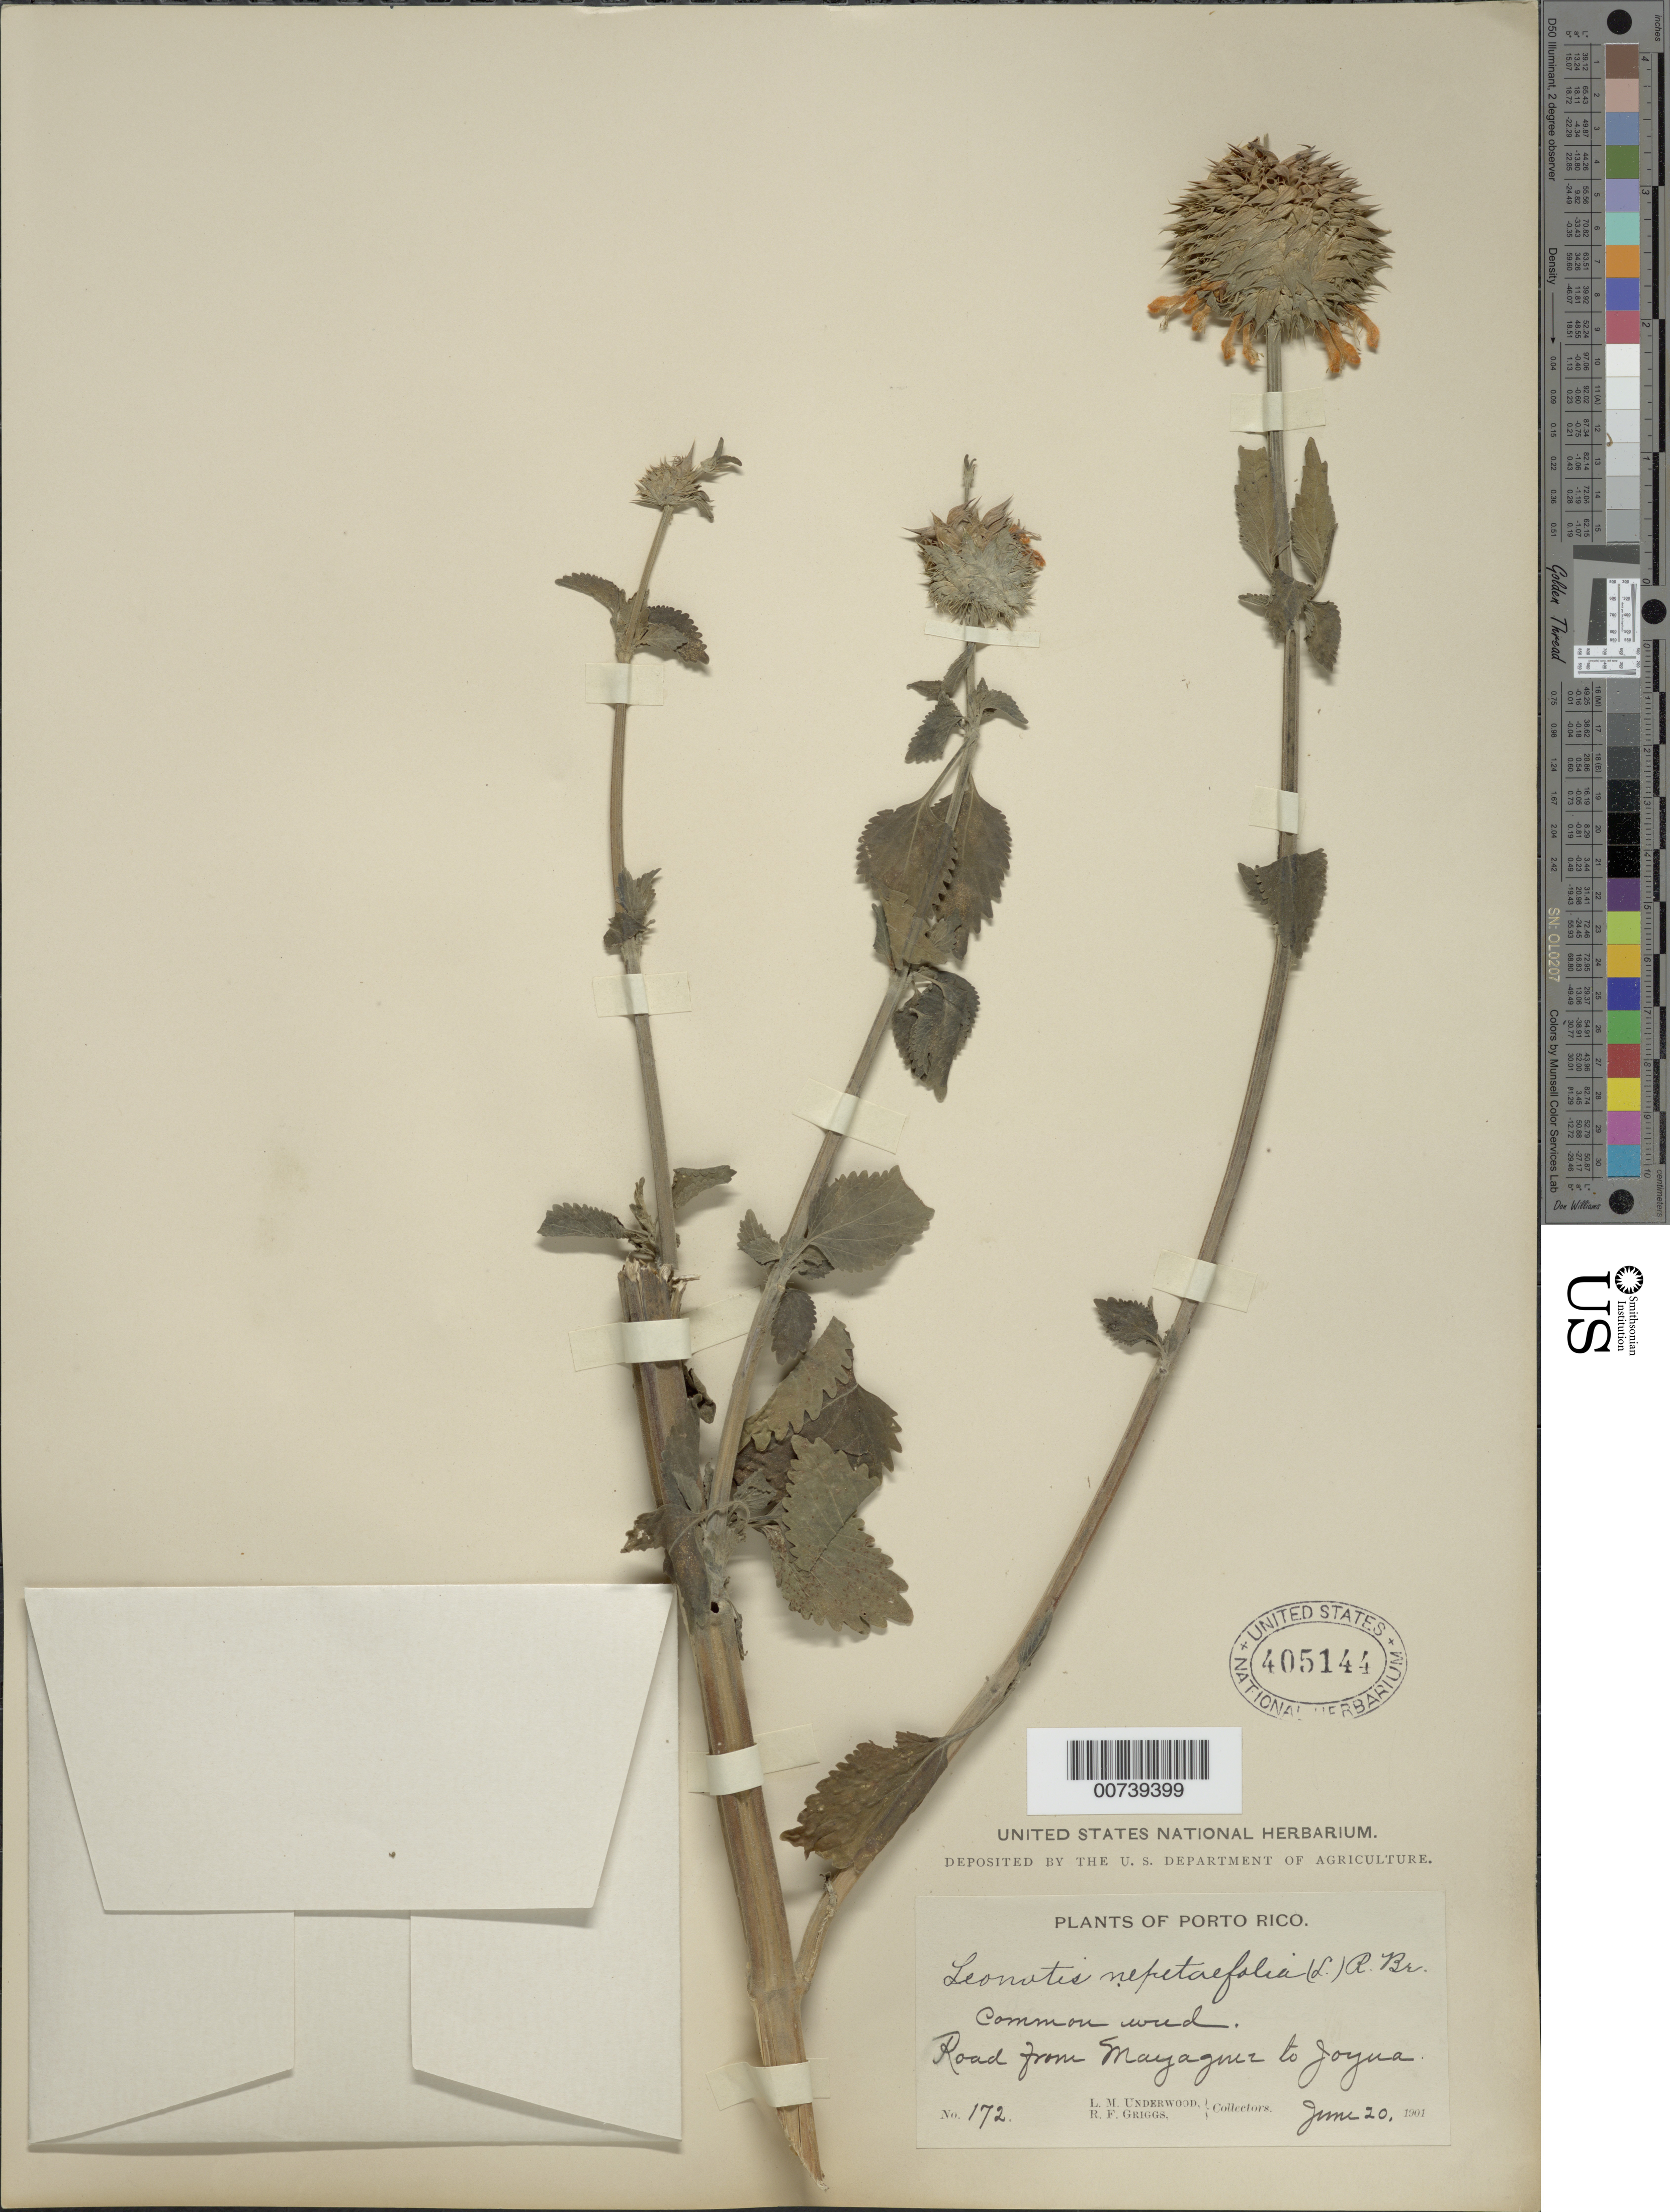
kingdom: Plantae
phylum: Tracheophyta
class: Magnoliopsida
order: Lamiales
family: Lamiaceae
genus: Leonotis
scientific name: Leonotis nepetifolia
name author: (L.) R. Br.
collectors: L. M. Underwood & R. F. Griggs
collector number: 172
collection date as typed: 20 Jun 1901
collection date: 1901-06-20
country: Puerto Rico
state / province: Mayagüez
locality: Road from Mayaguez to Jayua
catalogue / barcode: US 405144